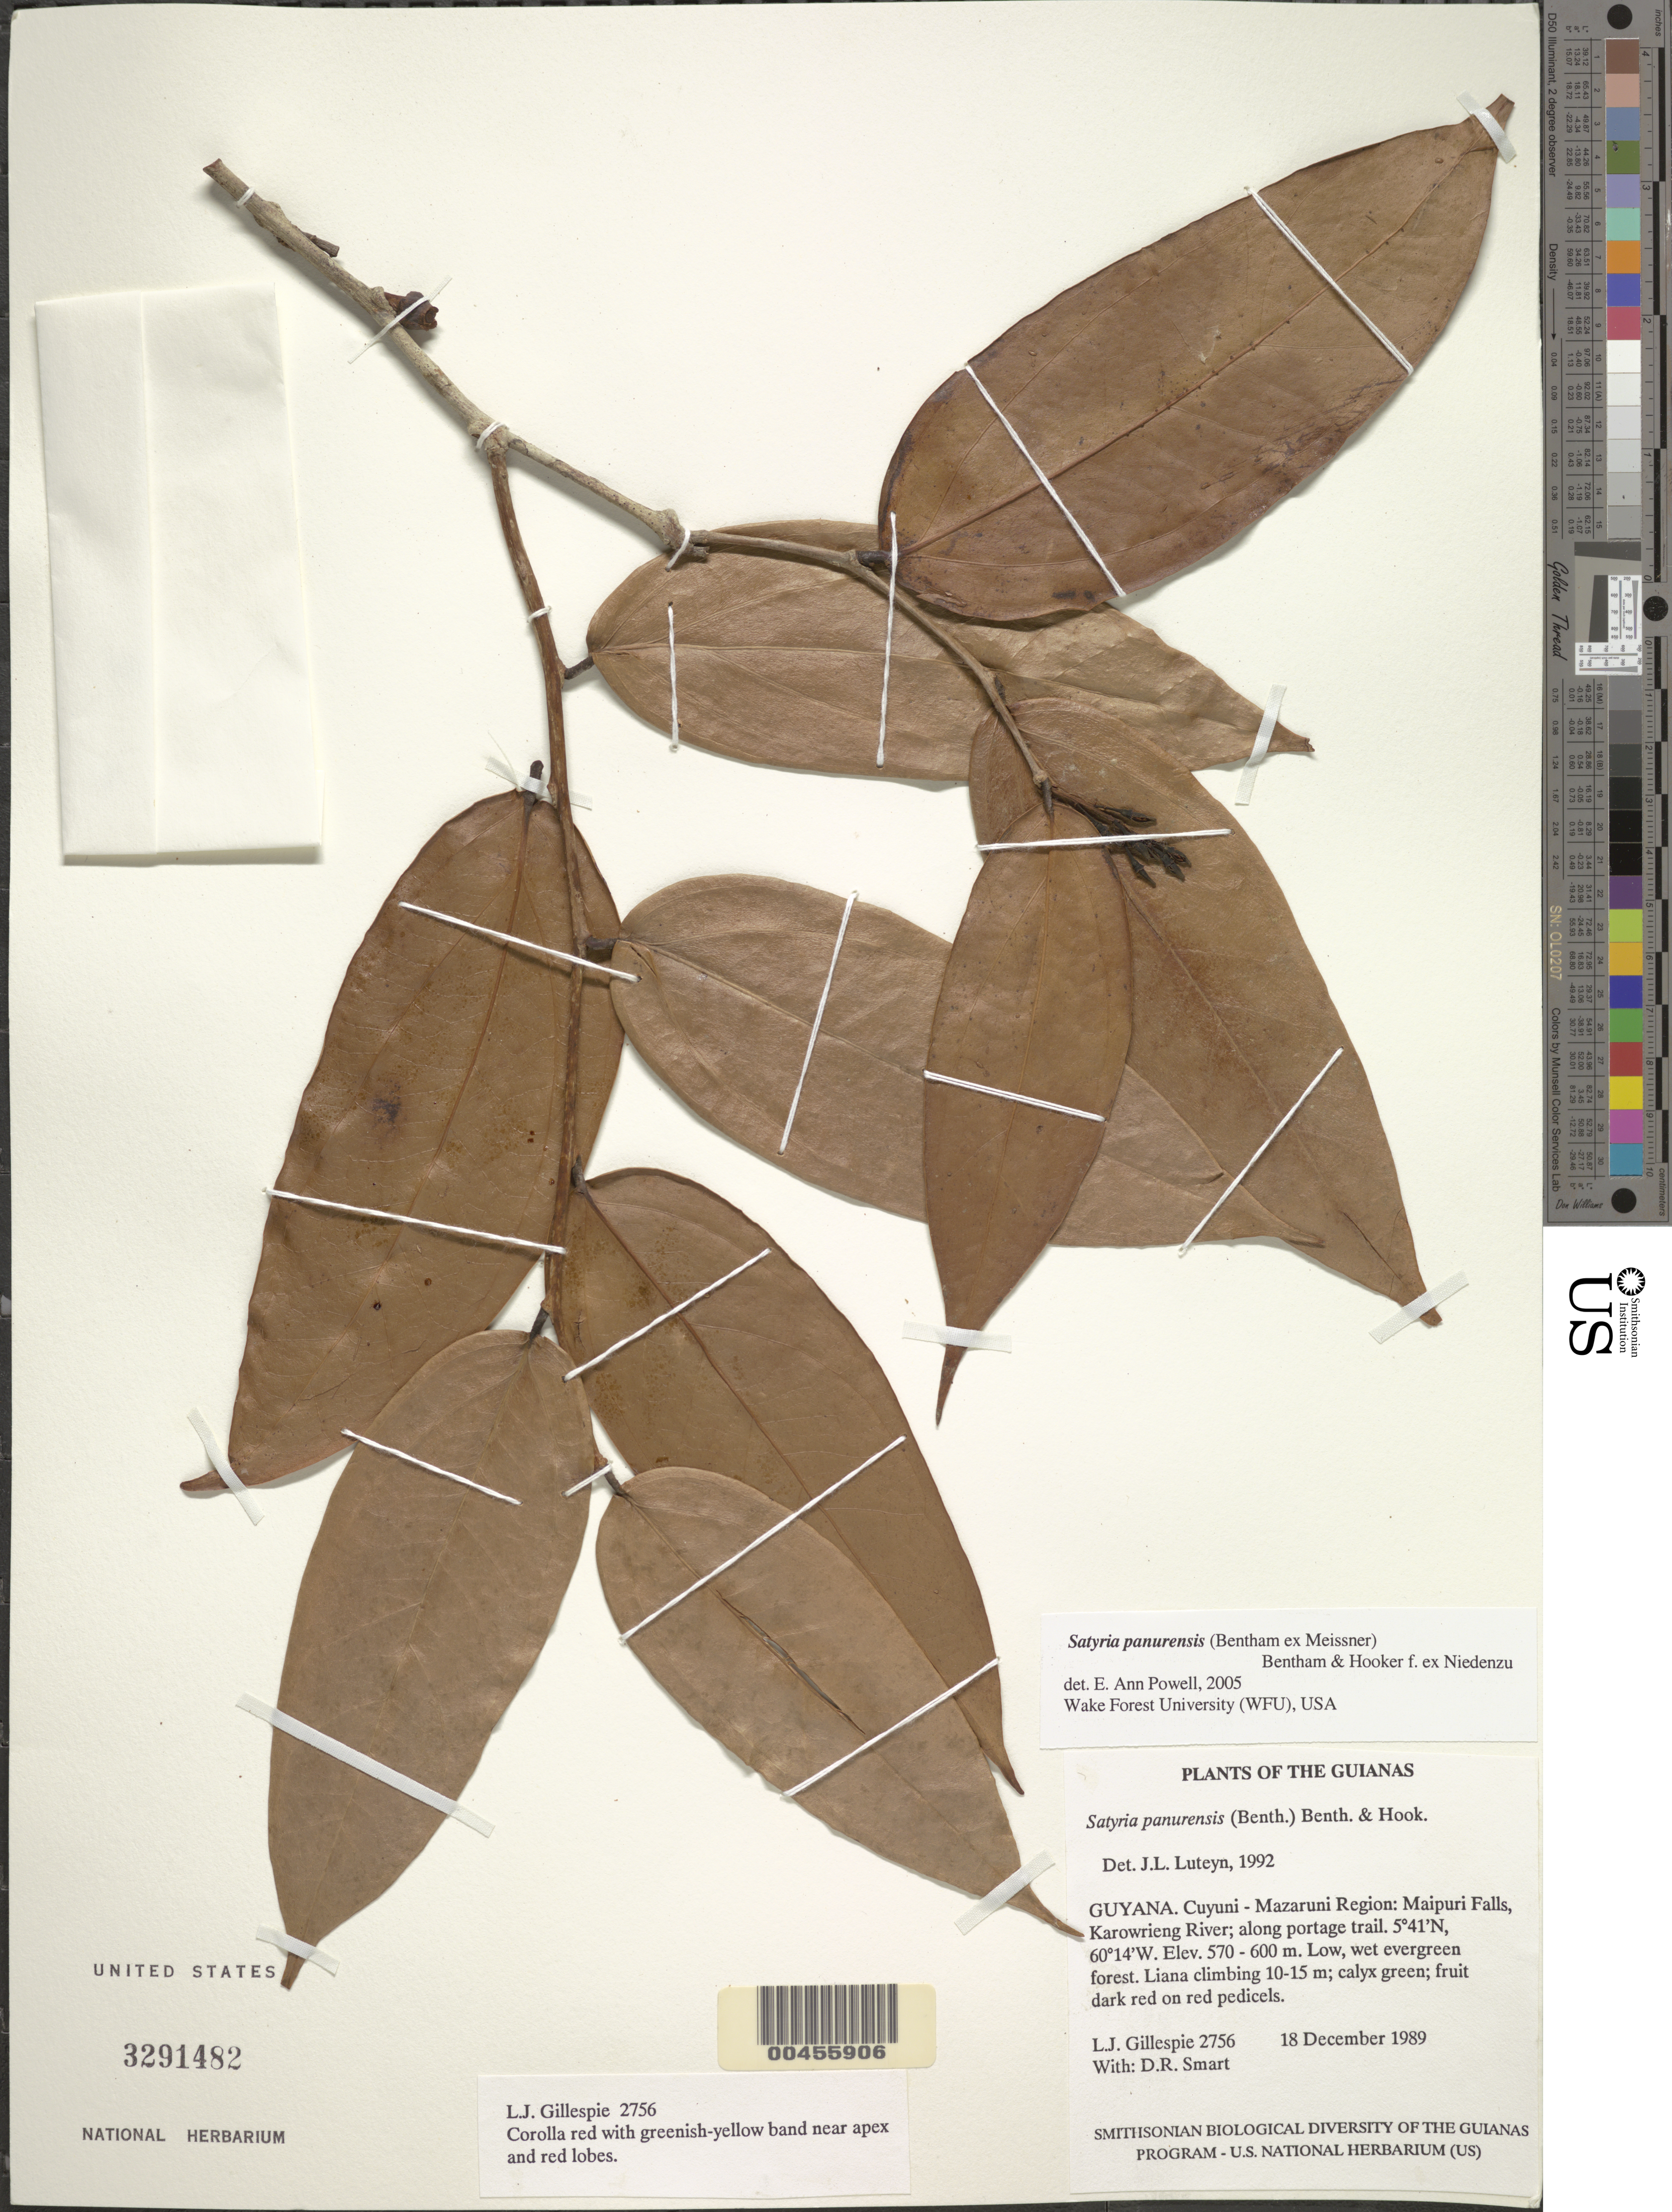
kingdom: Plantae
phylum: Tracheophyta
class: Magnoliopsida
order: Ericales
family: Ericaceae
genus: Satyria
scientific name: Satyria panurensis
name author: (Benth. ex Meisn.) Benth. & Hook. f. ex Nied.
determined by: Powell, E. A.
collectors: L. J. Gillespie & D. R. Smart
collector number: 2756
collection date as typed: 18 December 1989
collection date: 1989-12-18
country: Guyana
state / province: Cuyuni-Mazaruni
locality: Maipuri Falls, Karowrieng River; along portage trail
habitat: Low, wet evergreen forest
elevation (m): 570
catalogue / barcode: US 3291482